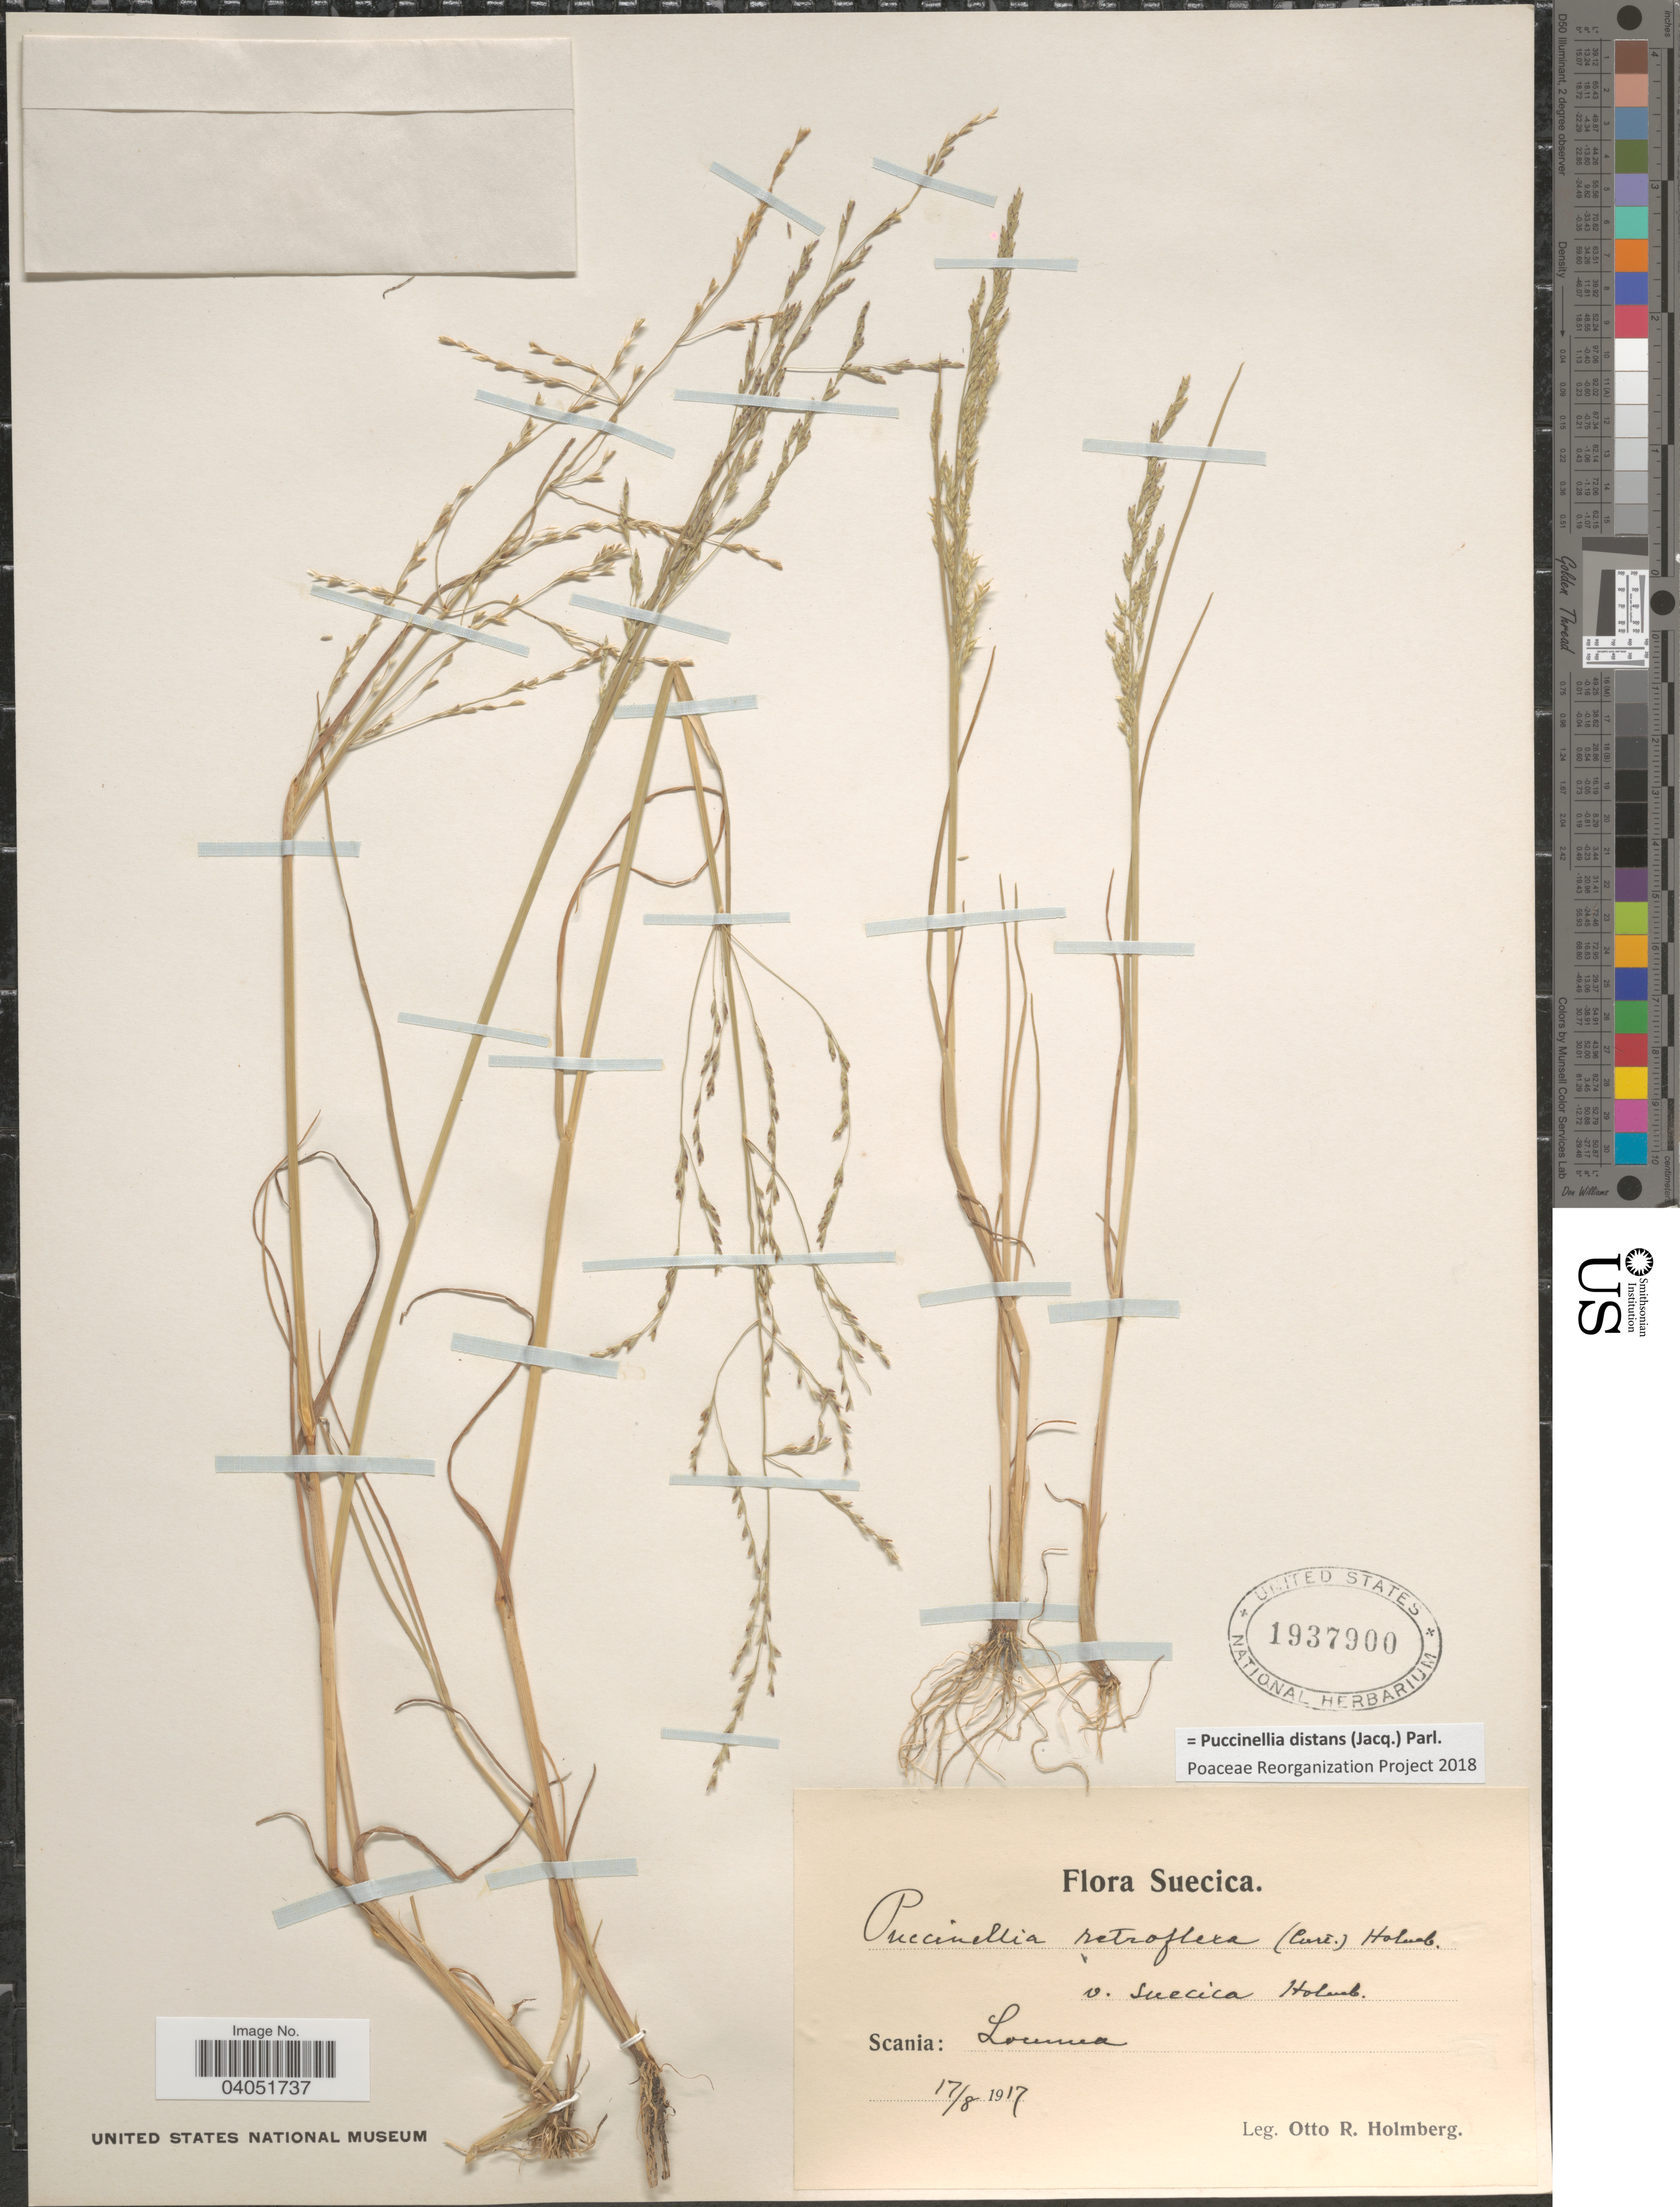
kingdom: Plantae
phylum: Tracheophyta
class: Liliopsida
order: Poales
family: Poaceae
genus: Puccinellia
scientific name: Puccinellia distans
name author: (Jacq.) Parl.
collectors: O. Holmberg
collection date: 1917-08-17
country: Sweden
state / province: Skåne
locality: Suecica. Scania: Lomma.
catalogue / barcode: US 1937900